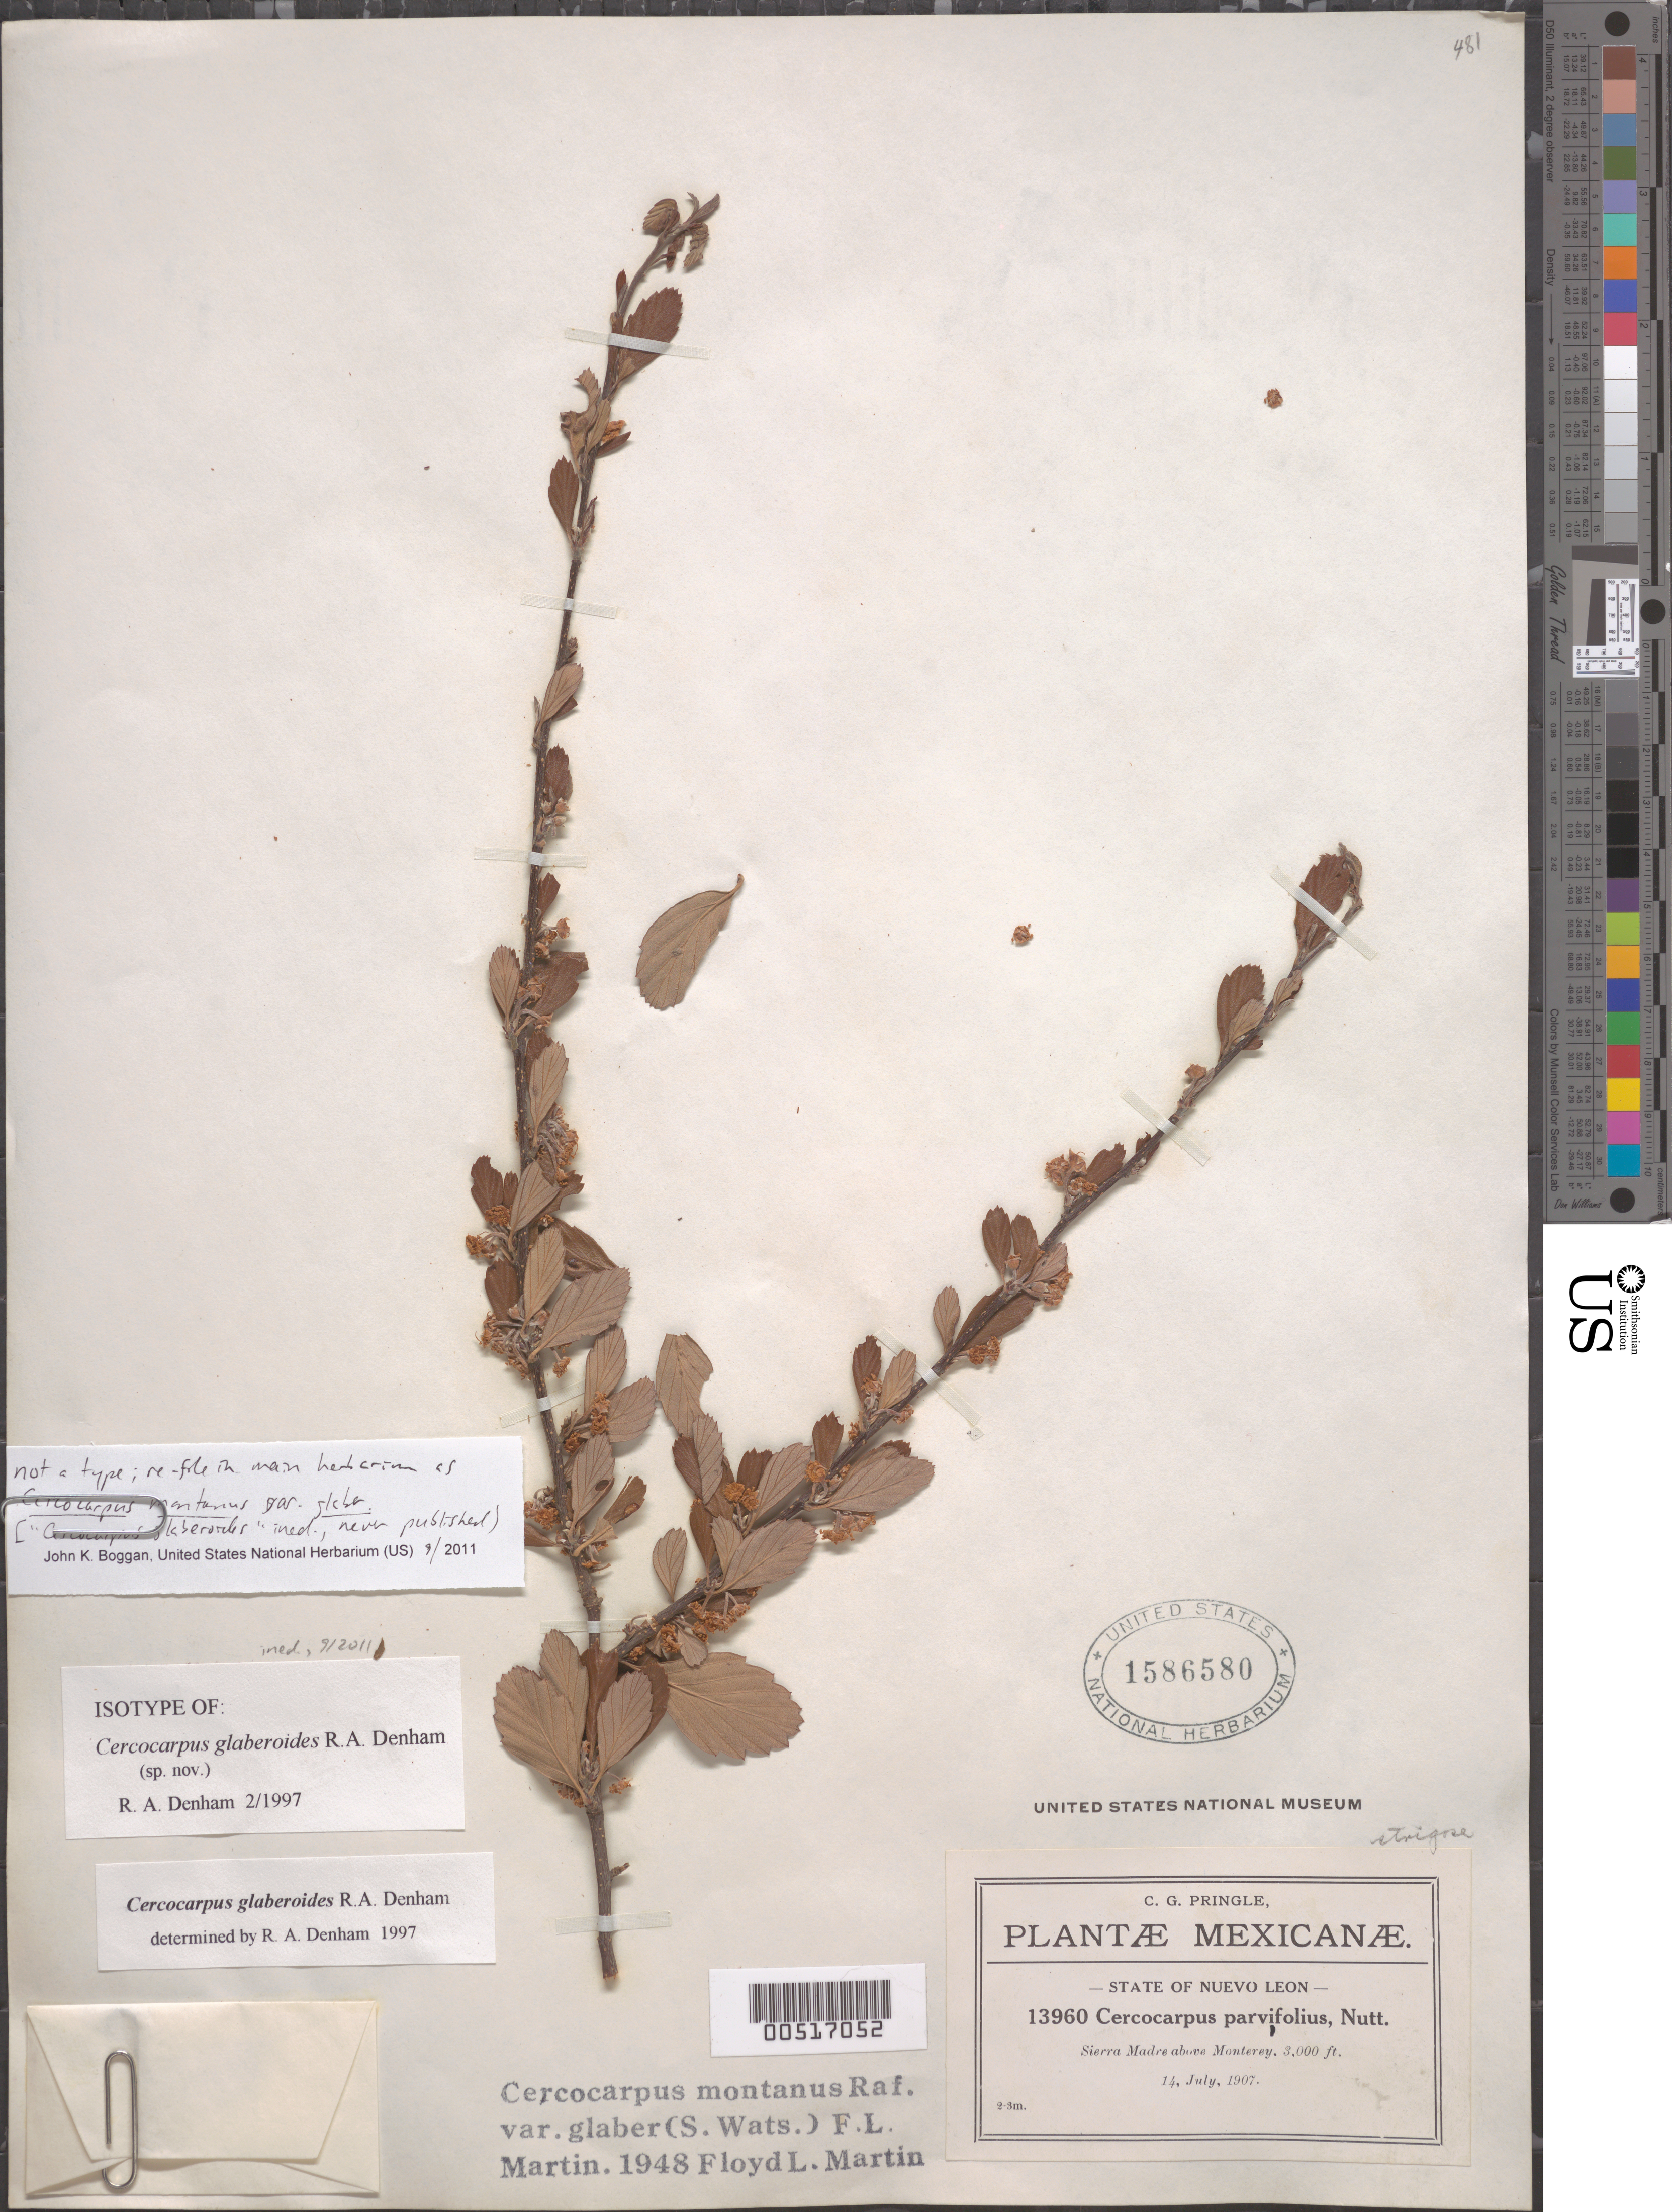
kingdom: Plantae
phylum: Tracheophyta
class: Magnoliopsida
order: Rosales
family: Rosaceae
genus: Cercocarpus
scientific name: Cercocarpus montanus var. glaber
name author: (S. Watson) F.L. Martin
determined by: Martin, F. L.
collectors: C. G. Pringle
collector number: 13960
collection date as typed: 14 Jul 1907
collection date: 1907-07-14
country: Mexico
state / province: Nuevo León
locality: Sierra Madre above Monterey.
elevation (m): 914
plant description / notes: Annotated by R.A. Denham (1997) as "isotype" of Cercocarpus glaberoides R.A. Denham sp. nov. Ined. name, has never been published.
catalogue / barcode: US 1586580